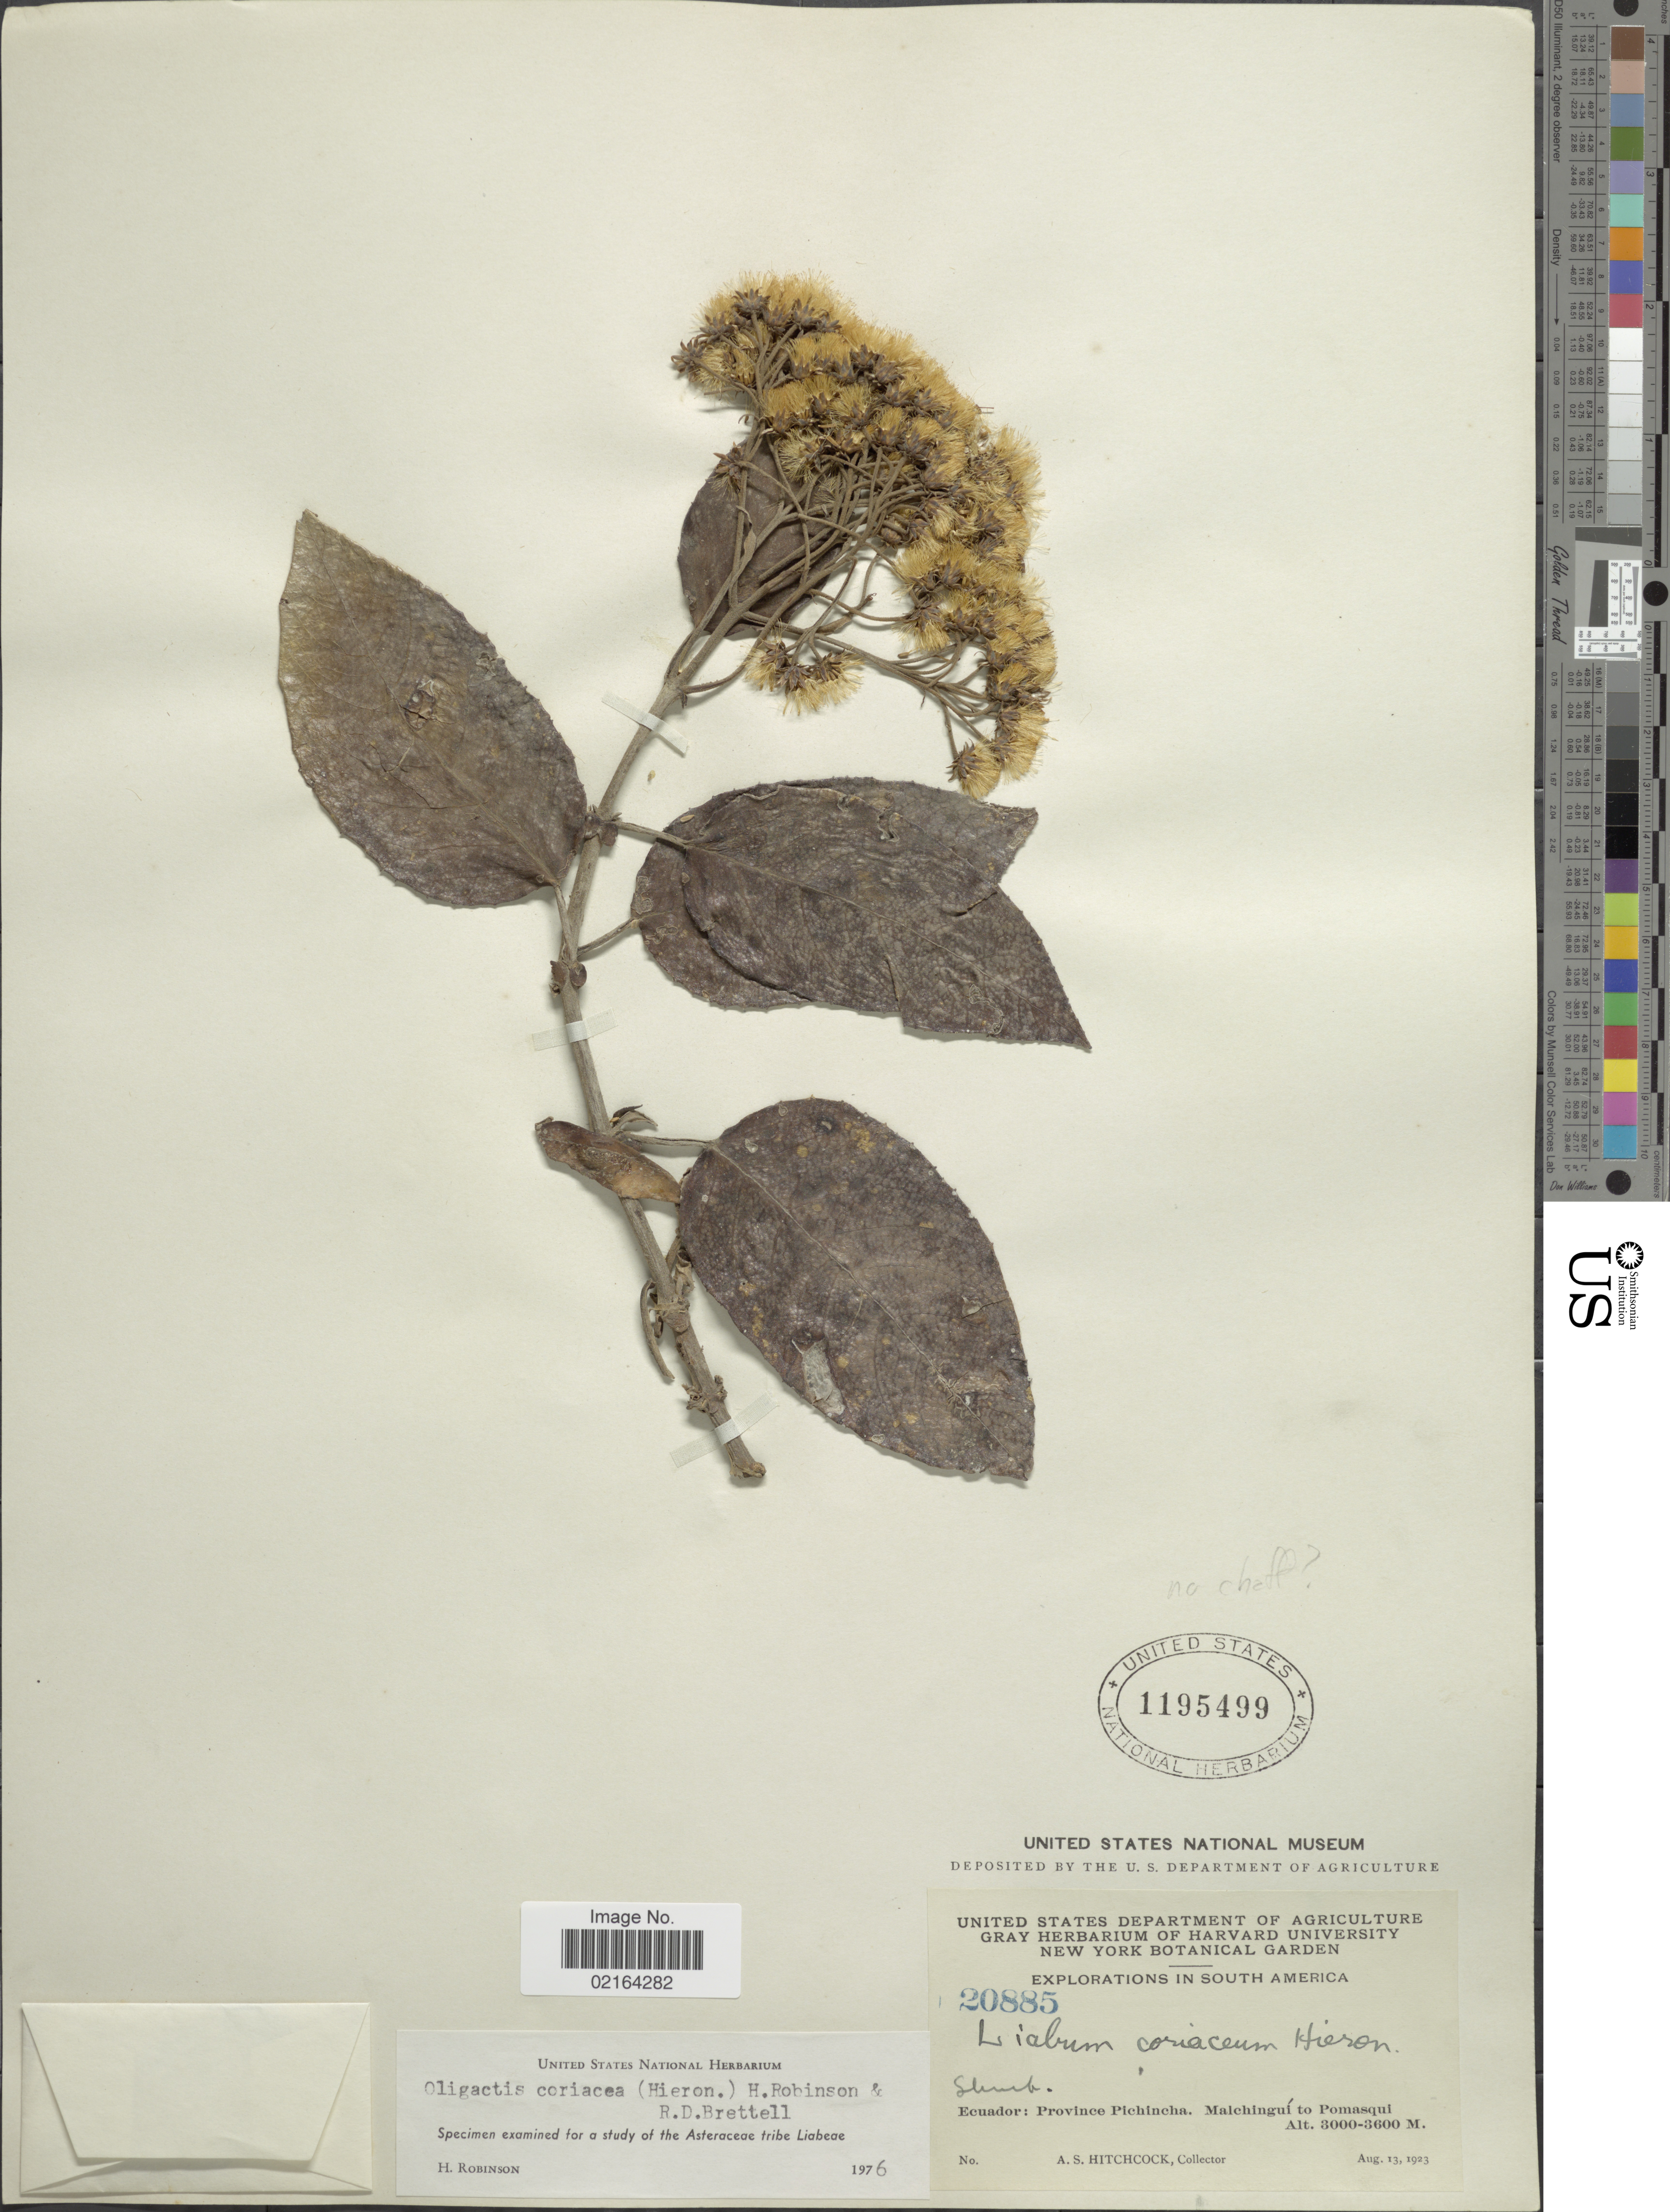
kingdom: Plantae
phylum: Tracheophyta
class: Magnoliopsida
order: Asterales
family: Asteraceae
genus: Sampera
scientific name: Sampera coriacea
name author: (Hieron.) V.A. Funk & H. Rob.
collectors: A. S. Hitchcock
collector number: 20885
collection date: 1923-08-13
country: Ecuador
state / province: Pichincha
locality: Ecuador: Province Pichincha, Malchngui to Pomasqui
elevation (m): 3000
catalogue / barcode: US 1195499